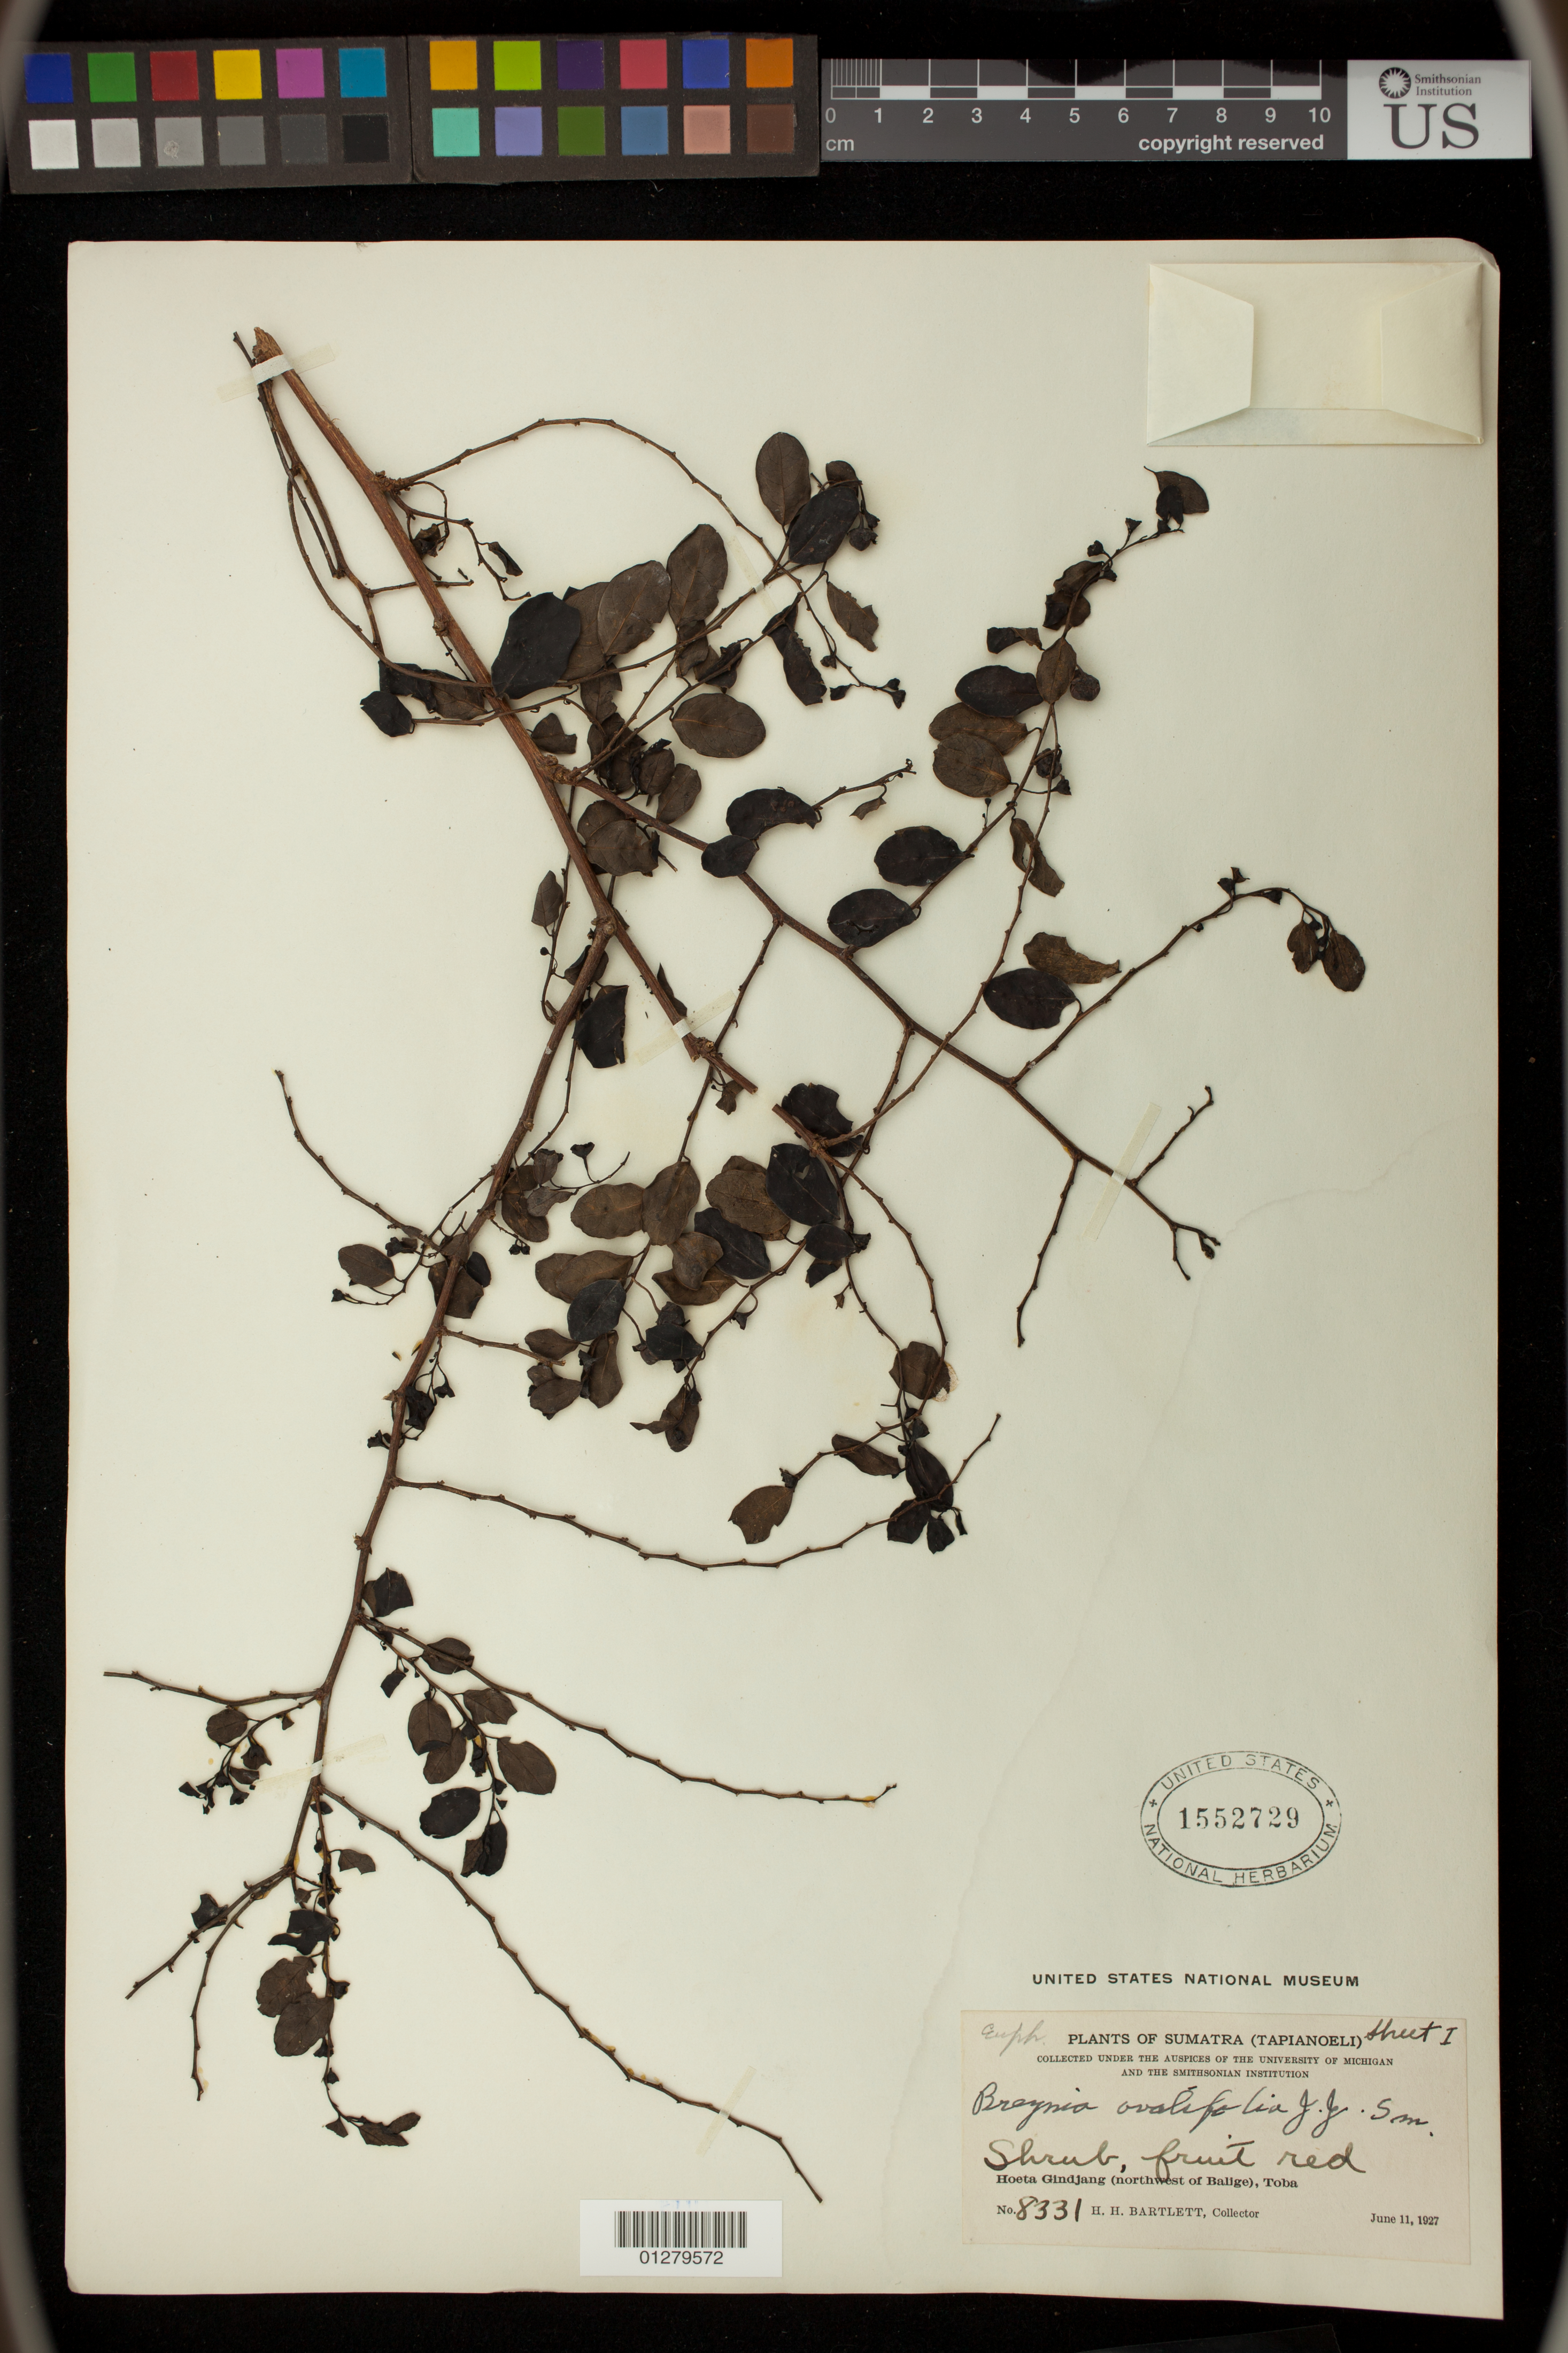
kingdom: Plantae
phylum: Tracheophyta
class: Magnoliopsida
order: Malpighiales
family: Phyllanthaceae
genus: Breynia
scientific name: Breynia vestita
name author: Warb.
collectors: H. H. Bartlett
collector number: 8331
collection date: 1927-06-11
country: Indonesia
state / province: Sumatra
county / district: Sumatera Utara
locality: Sumatra, Tapianoeli: Hoeta Gindjang (northwest of Balige), Toba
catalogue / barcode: US 1552729